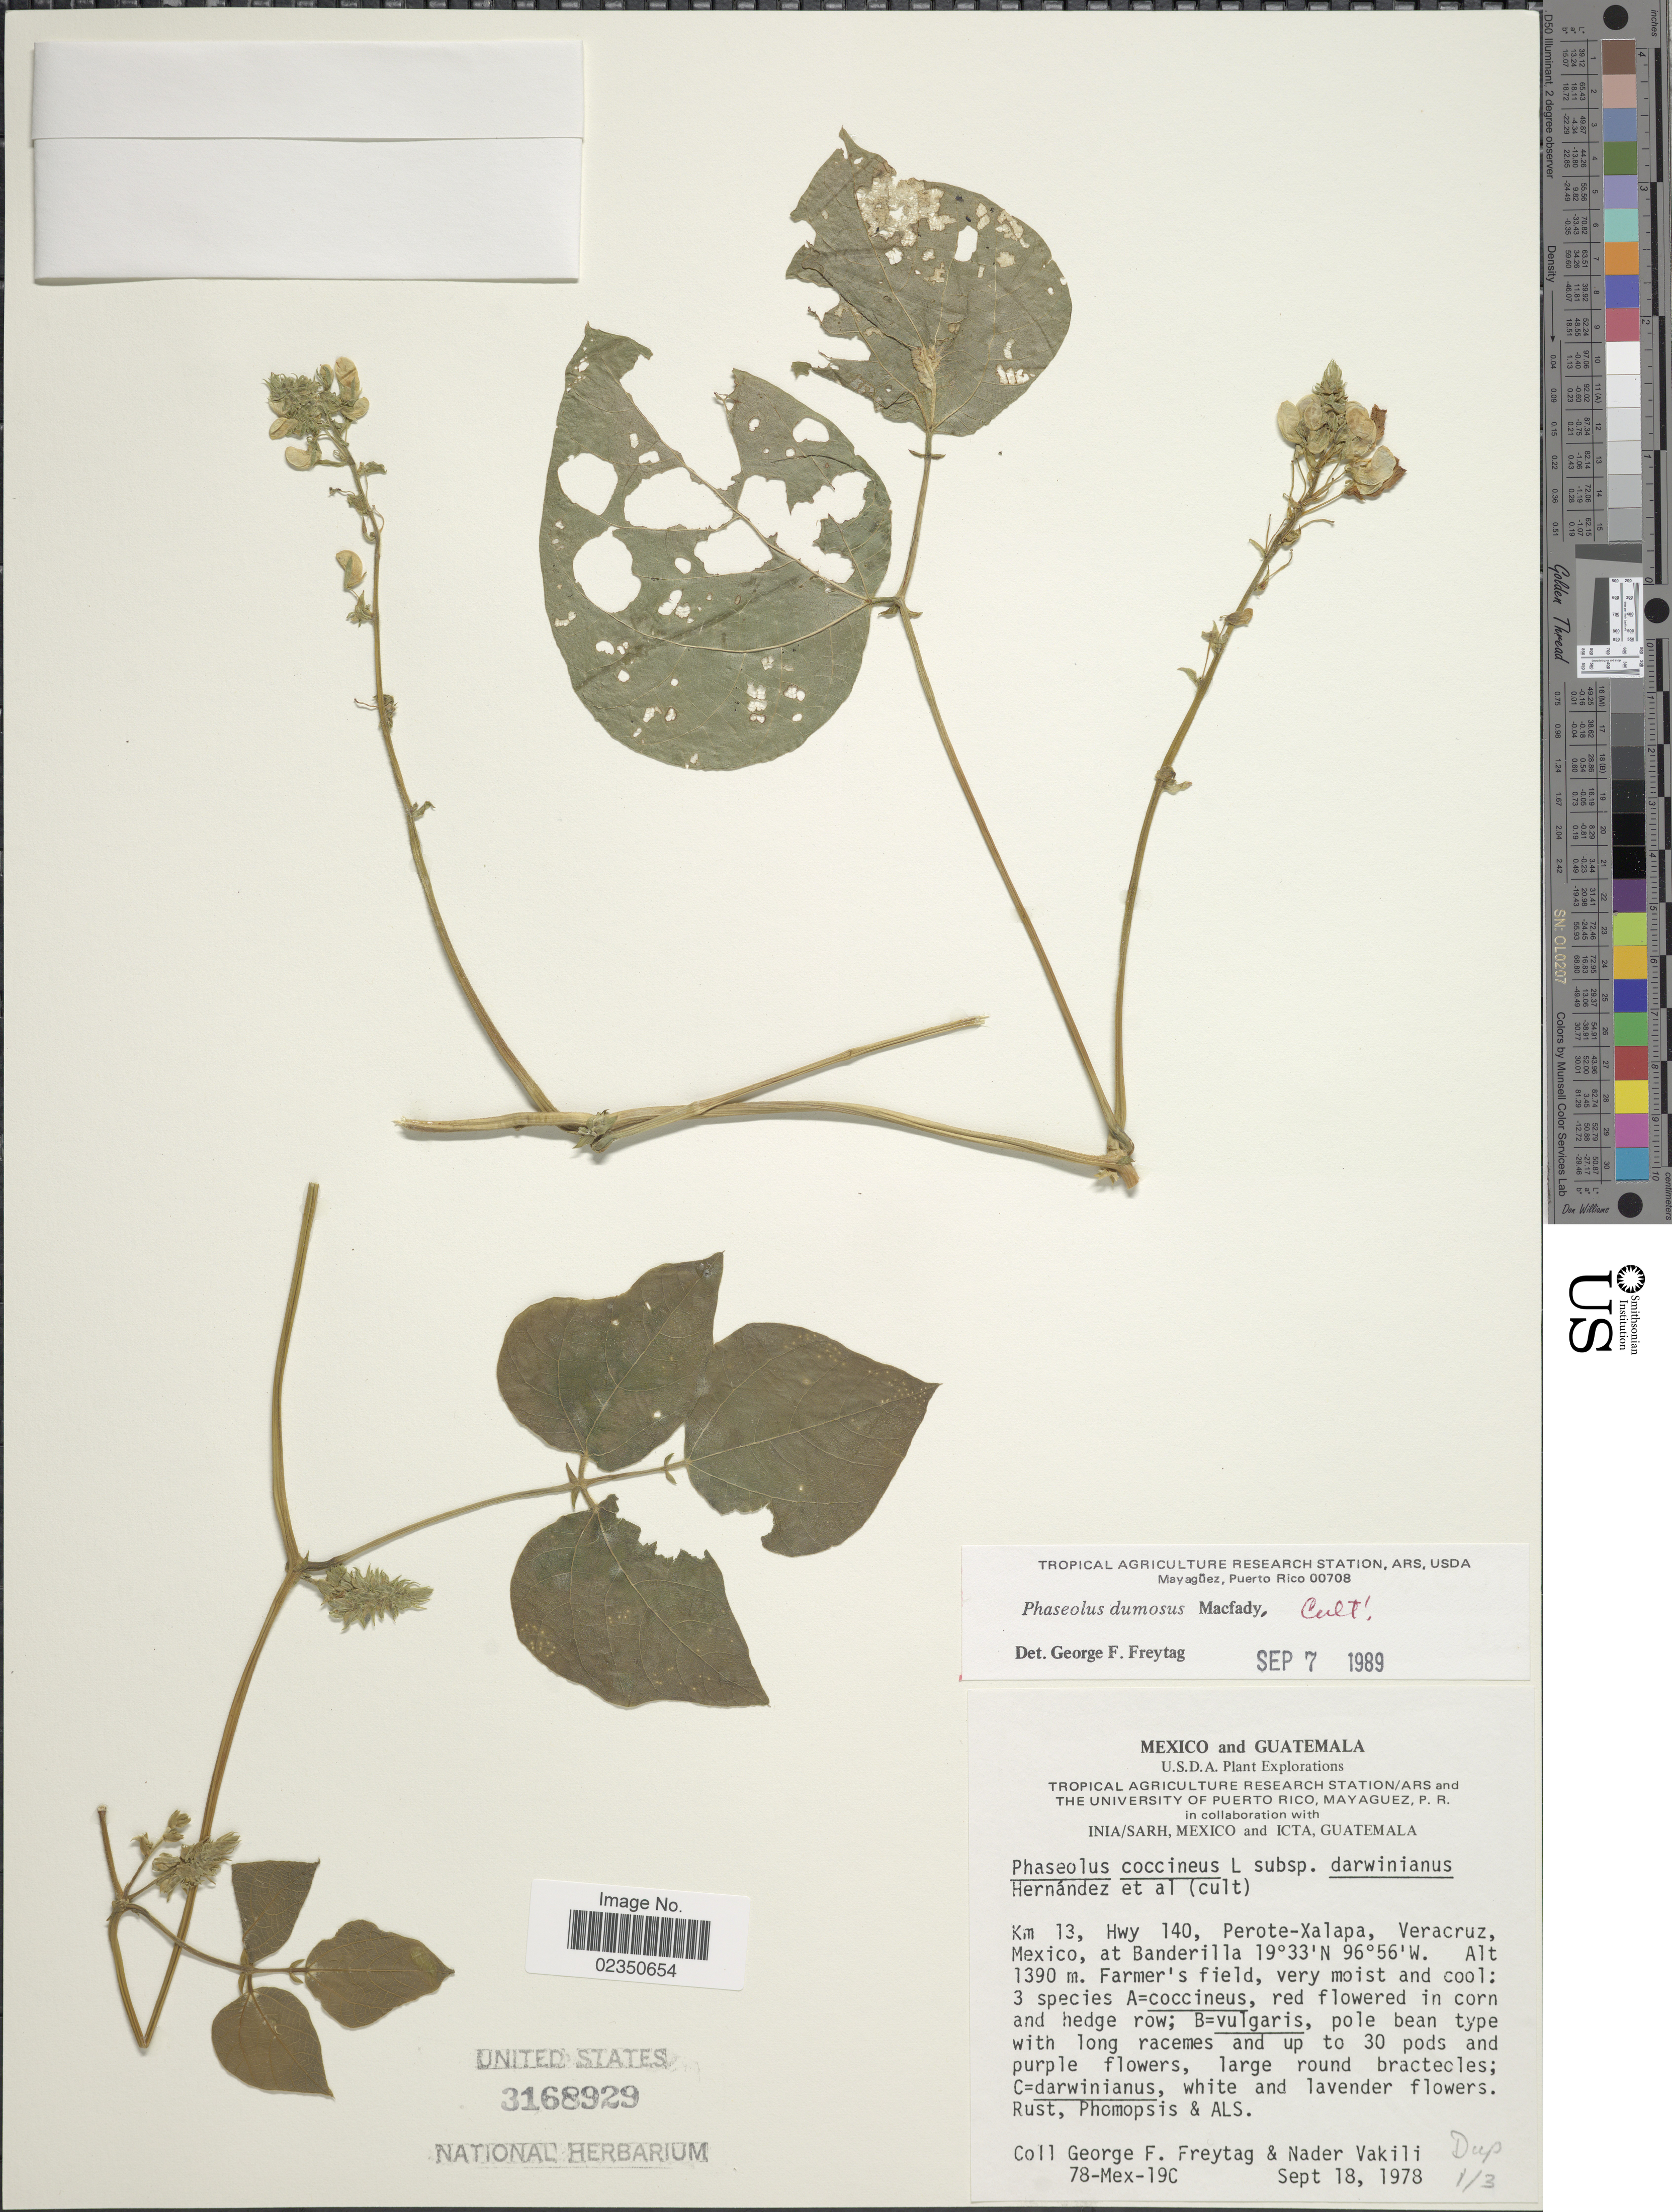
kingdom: Plantae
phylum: Tracheophyta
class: Magnoliopsida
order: Fabales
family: Fabaceae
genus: Phaseolus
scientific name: Phaseolus dumosus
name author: Macfad.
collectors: G. F. Freytag & N. Vakili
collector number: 78-Mex-19C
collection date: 1978-09-18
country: Mexico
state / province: Veracruz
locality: Km 13, Hwy 140, Perote-Xalapa, at Banderilla, Farmer's field.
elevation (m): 1390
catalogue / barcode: US 3168929